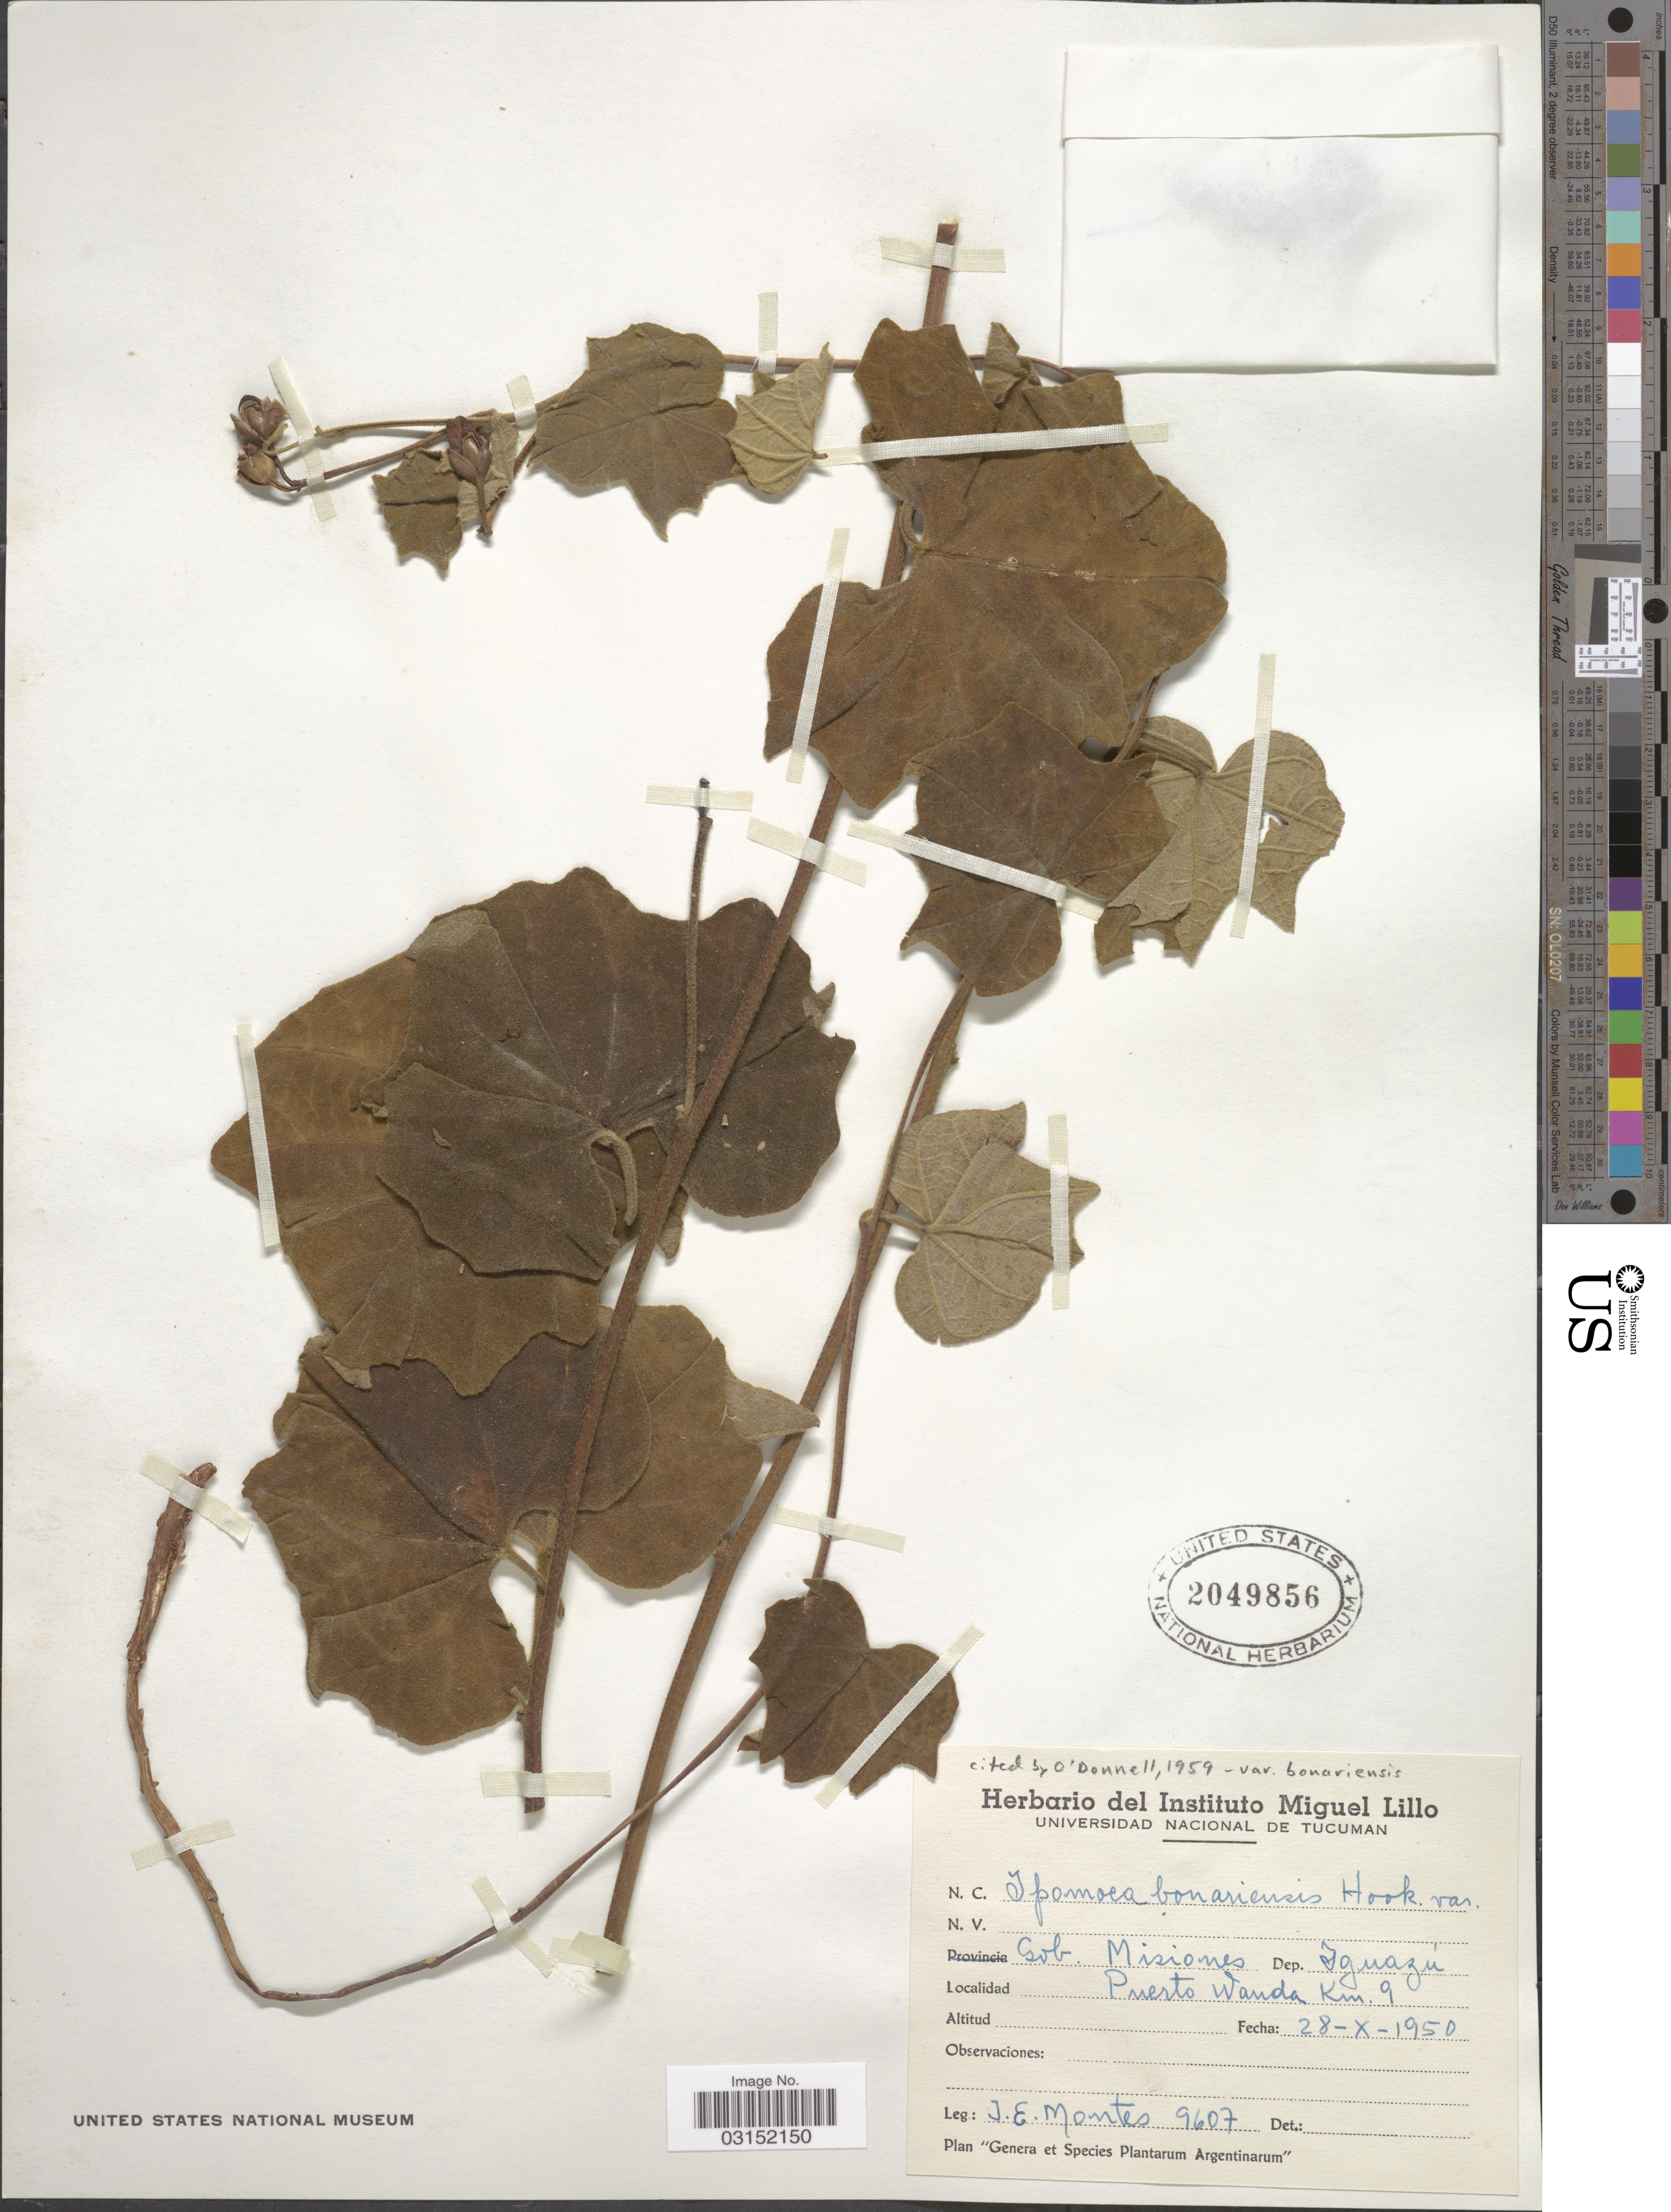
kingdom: Plantae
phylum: Tracheophyta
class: Magnoliopsida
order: Solanales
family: Convolvulaceae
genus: Ipomoea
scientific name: Ipomoea bonariensis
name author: Hook.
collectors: J. E. Montes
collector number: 9607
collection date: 1950-10-28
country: Argentina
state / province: Misiones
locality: Gob. Misiones, Dep. Iguazú, Puerto Wanda Km. 9.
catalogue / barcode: US 2049856